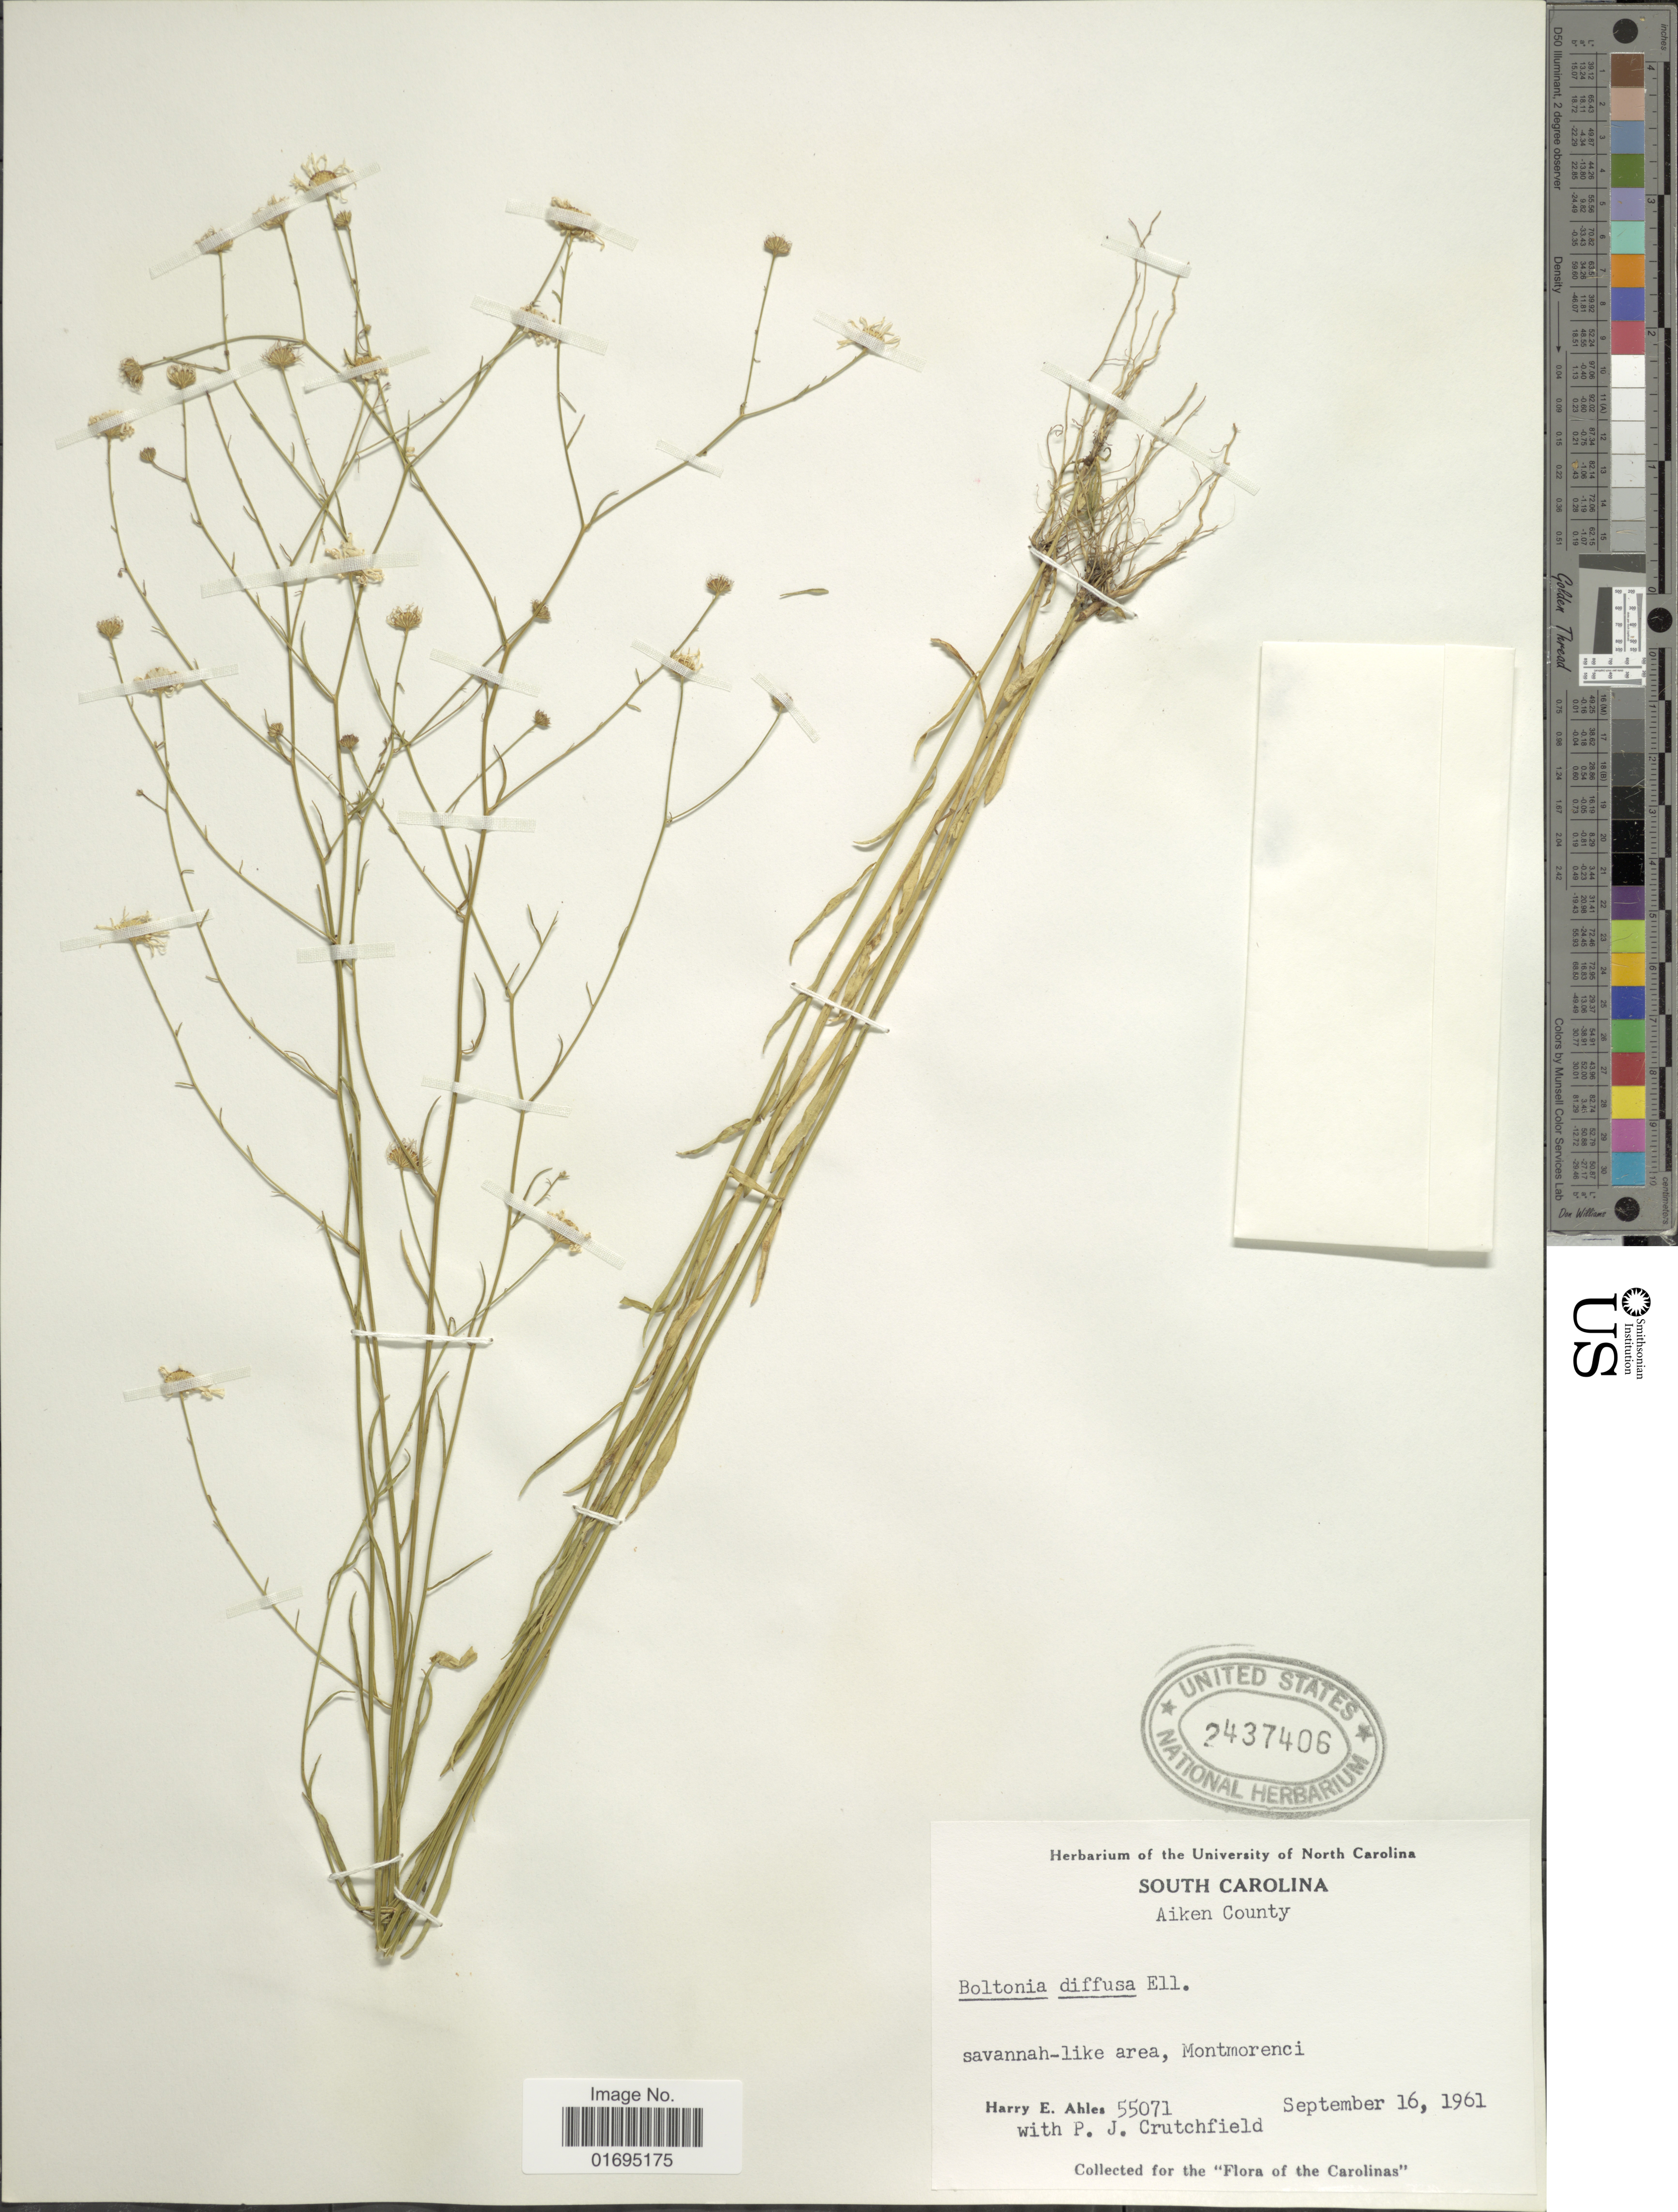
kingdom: Plantae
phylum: Tracheophyta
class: Magnoliopsida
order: Asterales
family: Asteraceae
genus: Boltonia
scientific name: Boltonia diffusa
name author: Elliott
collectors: H. E. Ahles & P. Crutchfield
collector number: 55071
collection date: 1961-09-16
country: United States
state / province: South Carolina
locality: Aiken County, Savannah-like area, Montmorenci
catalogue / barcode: US 2437406